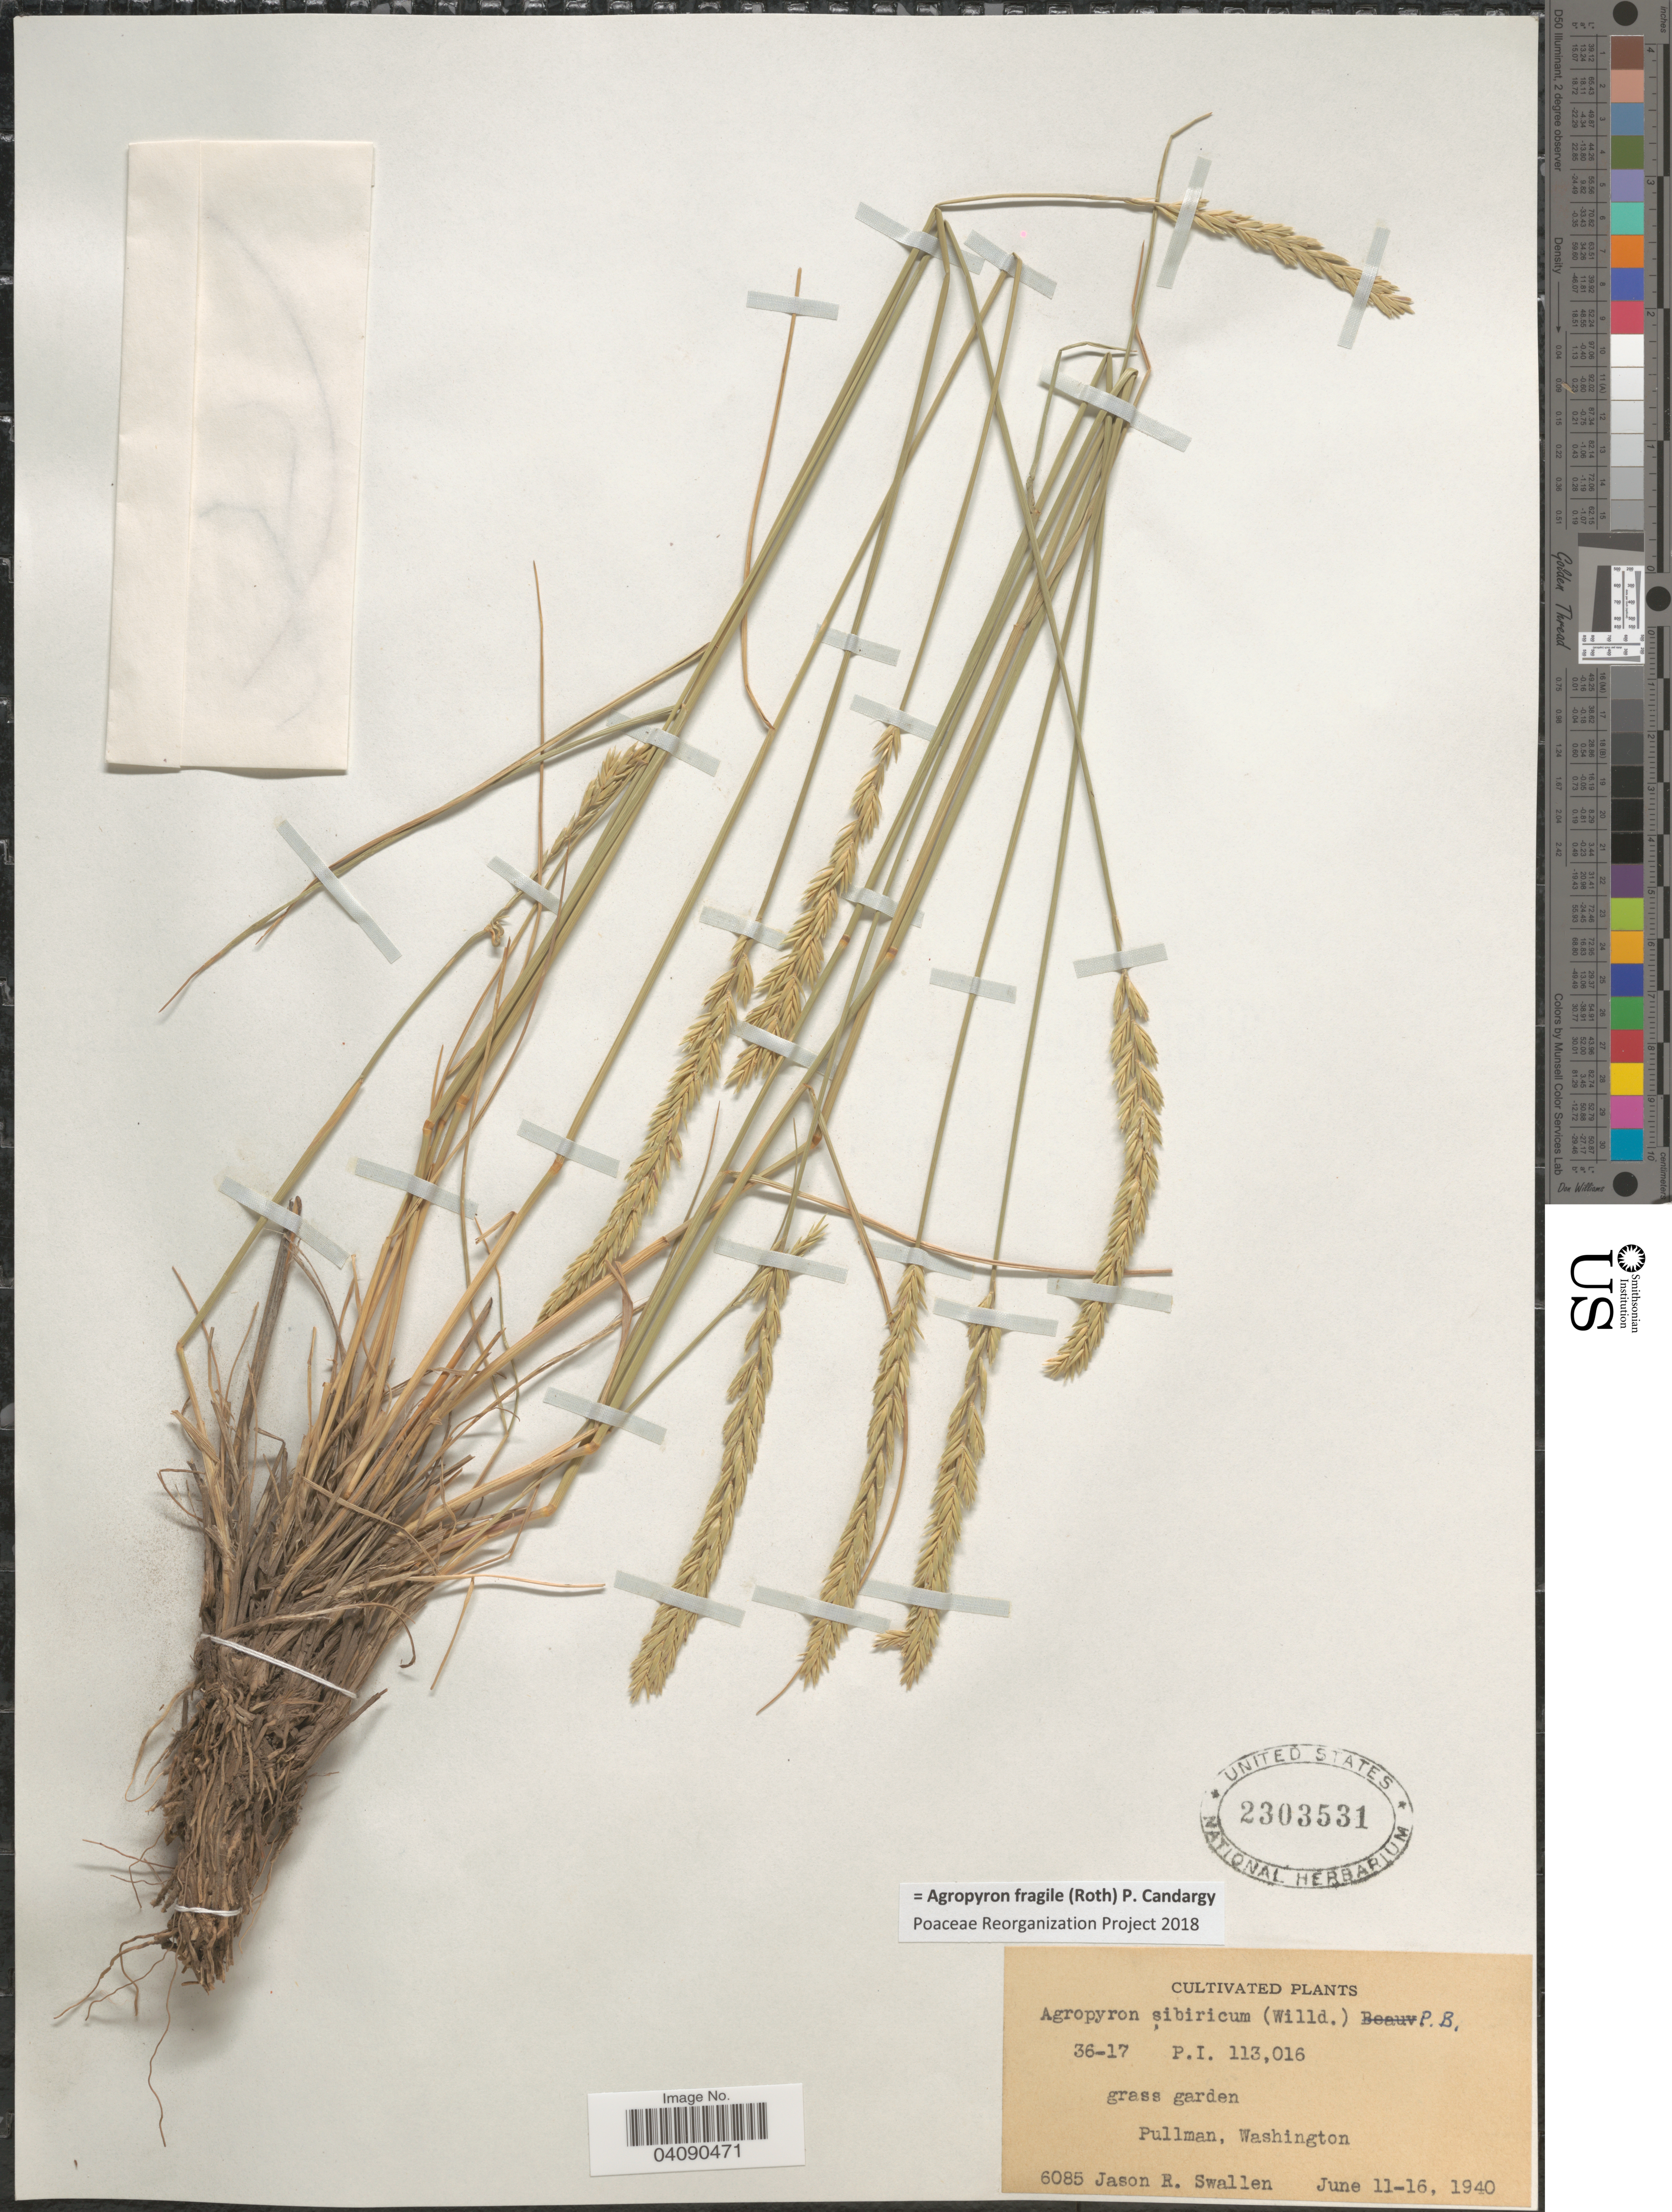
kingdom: Plantae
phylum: Tracheophyta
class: Liliopsida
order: Poales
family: Poaceae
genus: Agropyron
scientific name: Agropyron fragile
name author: (Roth) Candargy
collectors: J. R. Swallen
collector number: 6085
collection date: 1940-06-11/1940-06-16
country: United States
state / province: Washington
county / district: Whitman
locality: Grass garden. Pullman.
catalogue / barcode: US 2303531